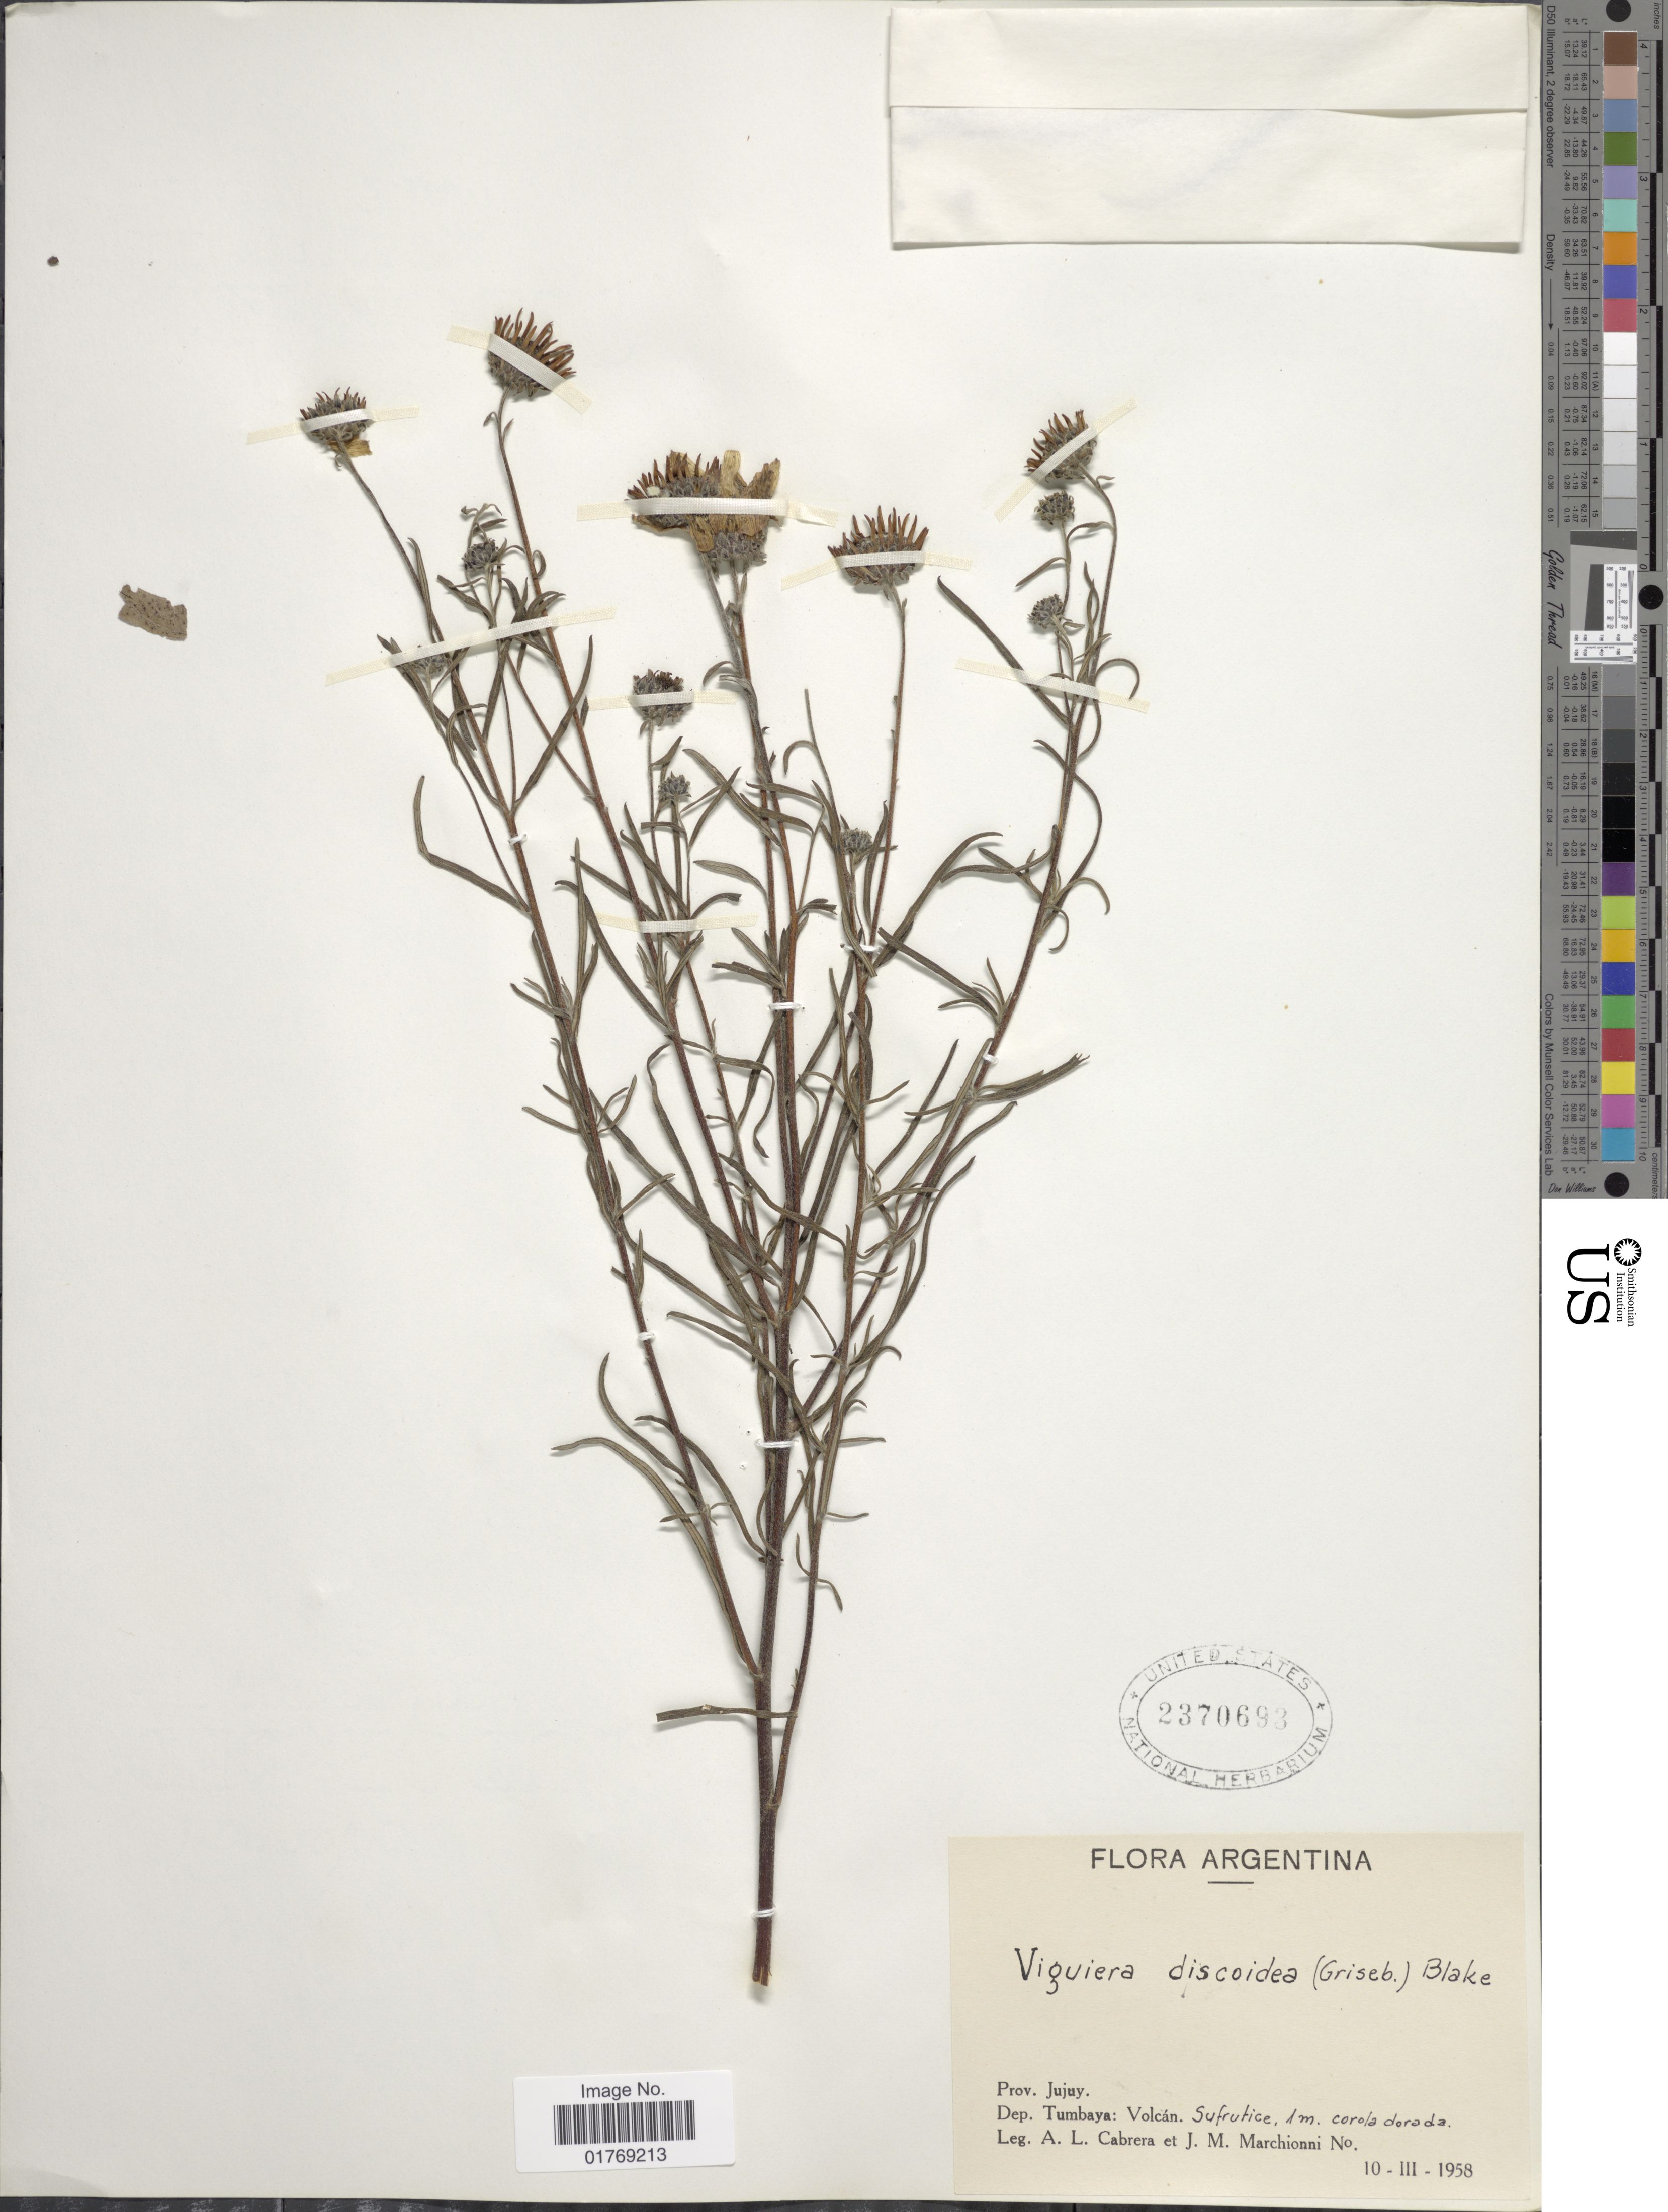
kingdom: Plantae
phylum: Tracheophyta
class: Magnoliopsida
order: Asterales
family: Asteraceae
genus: Viguiera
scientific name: Viguiera tucumanensis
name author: (Hook. & Arn.) Griseb.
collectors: A. L. Cabrera & J. Marchionni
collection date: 1958-03-10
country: Argentina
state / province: Jujuy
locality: Prov. Jujuy. Dep. Tumbaya: Volcán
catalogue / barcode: US 2370693